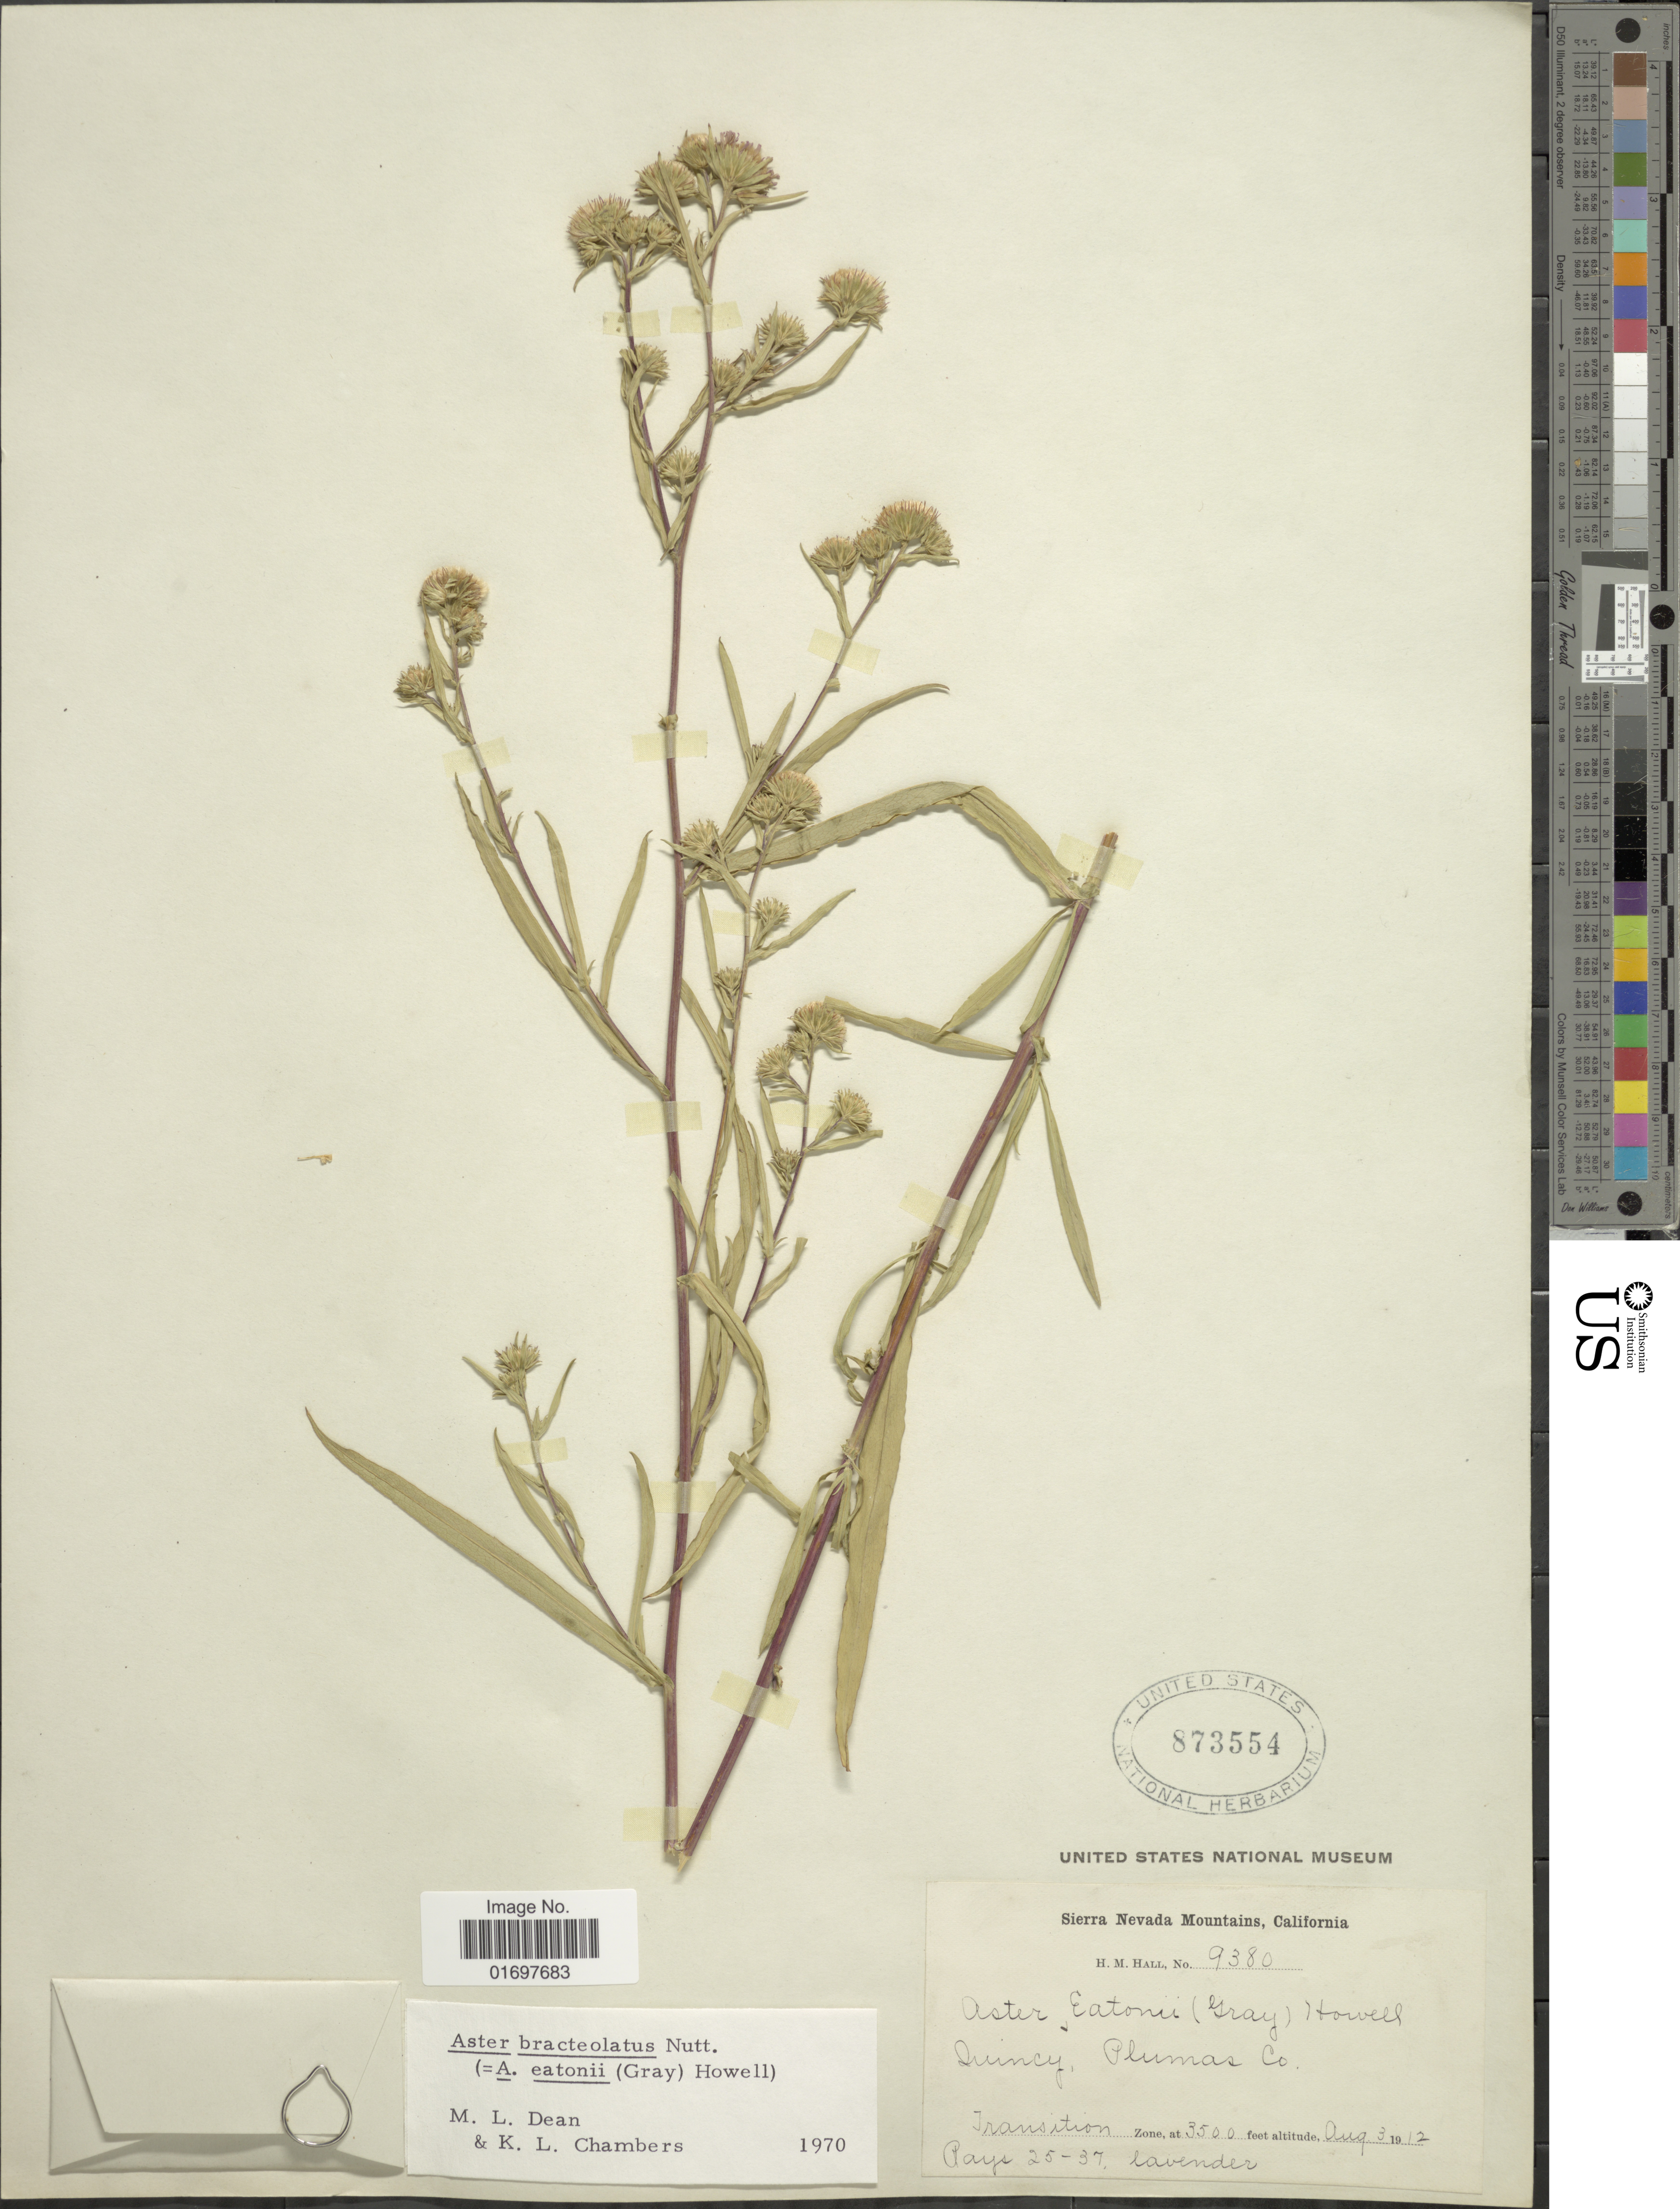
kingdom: Plantae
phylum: Tracheophyta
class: Magnoliopsida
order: Asterales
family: Asteraceae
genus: Symphyotrichum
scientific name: Symphyotrichum bracteolatum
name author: (Nutt.) G.L. Nesom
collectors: H. M. Hall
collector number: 9380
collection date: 1912-08-03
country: United States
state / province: California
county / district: Plumas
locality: Sierra Nevada Mountains. Quincy, Plumas Co. Transition zone.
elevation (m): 1067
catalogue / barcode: US 873554